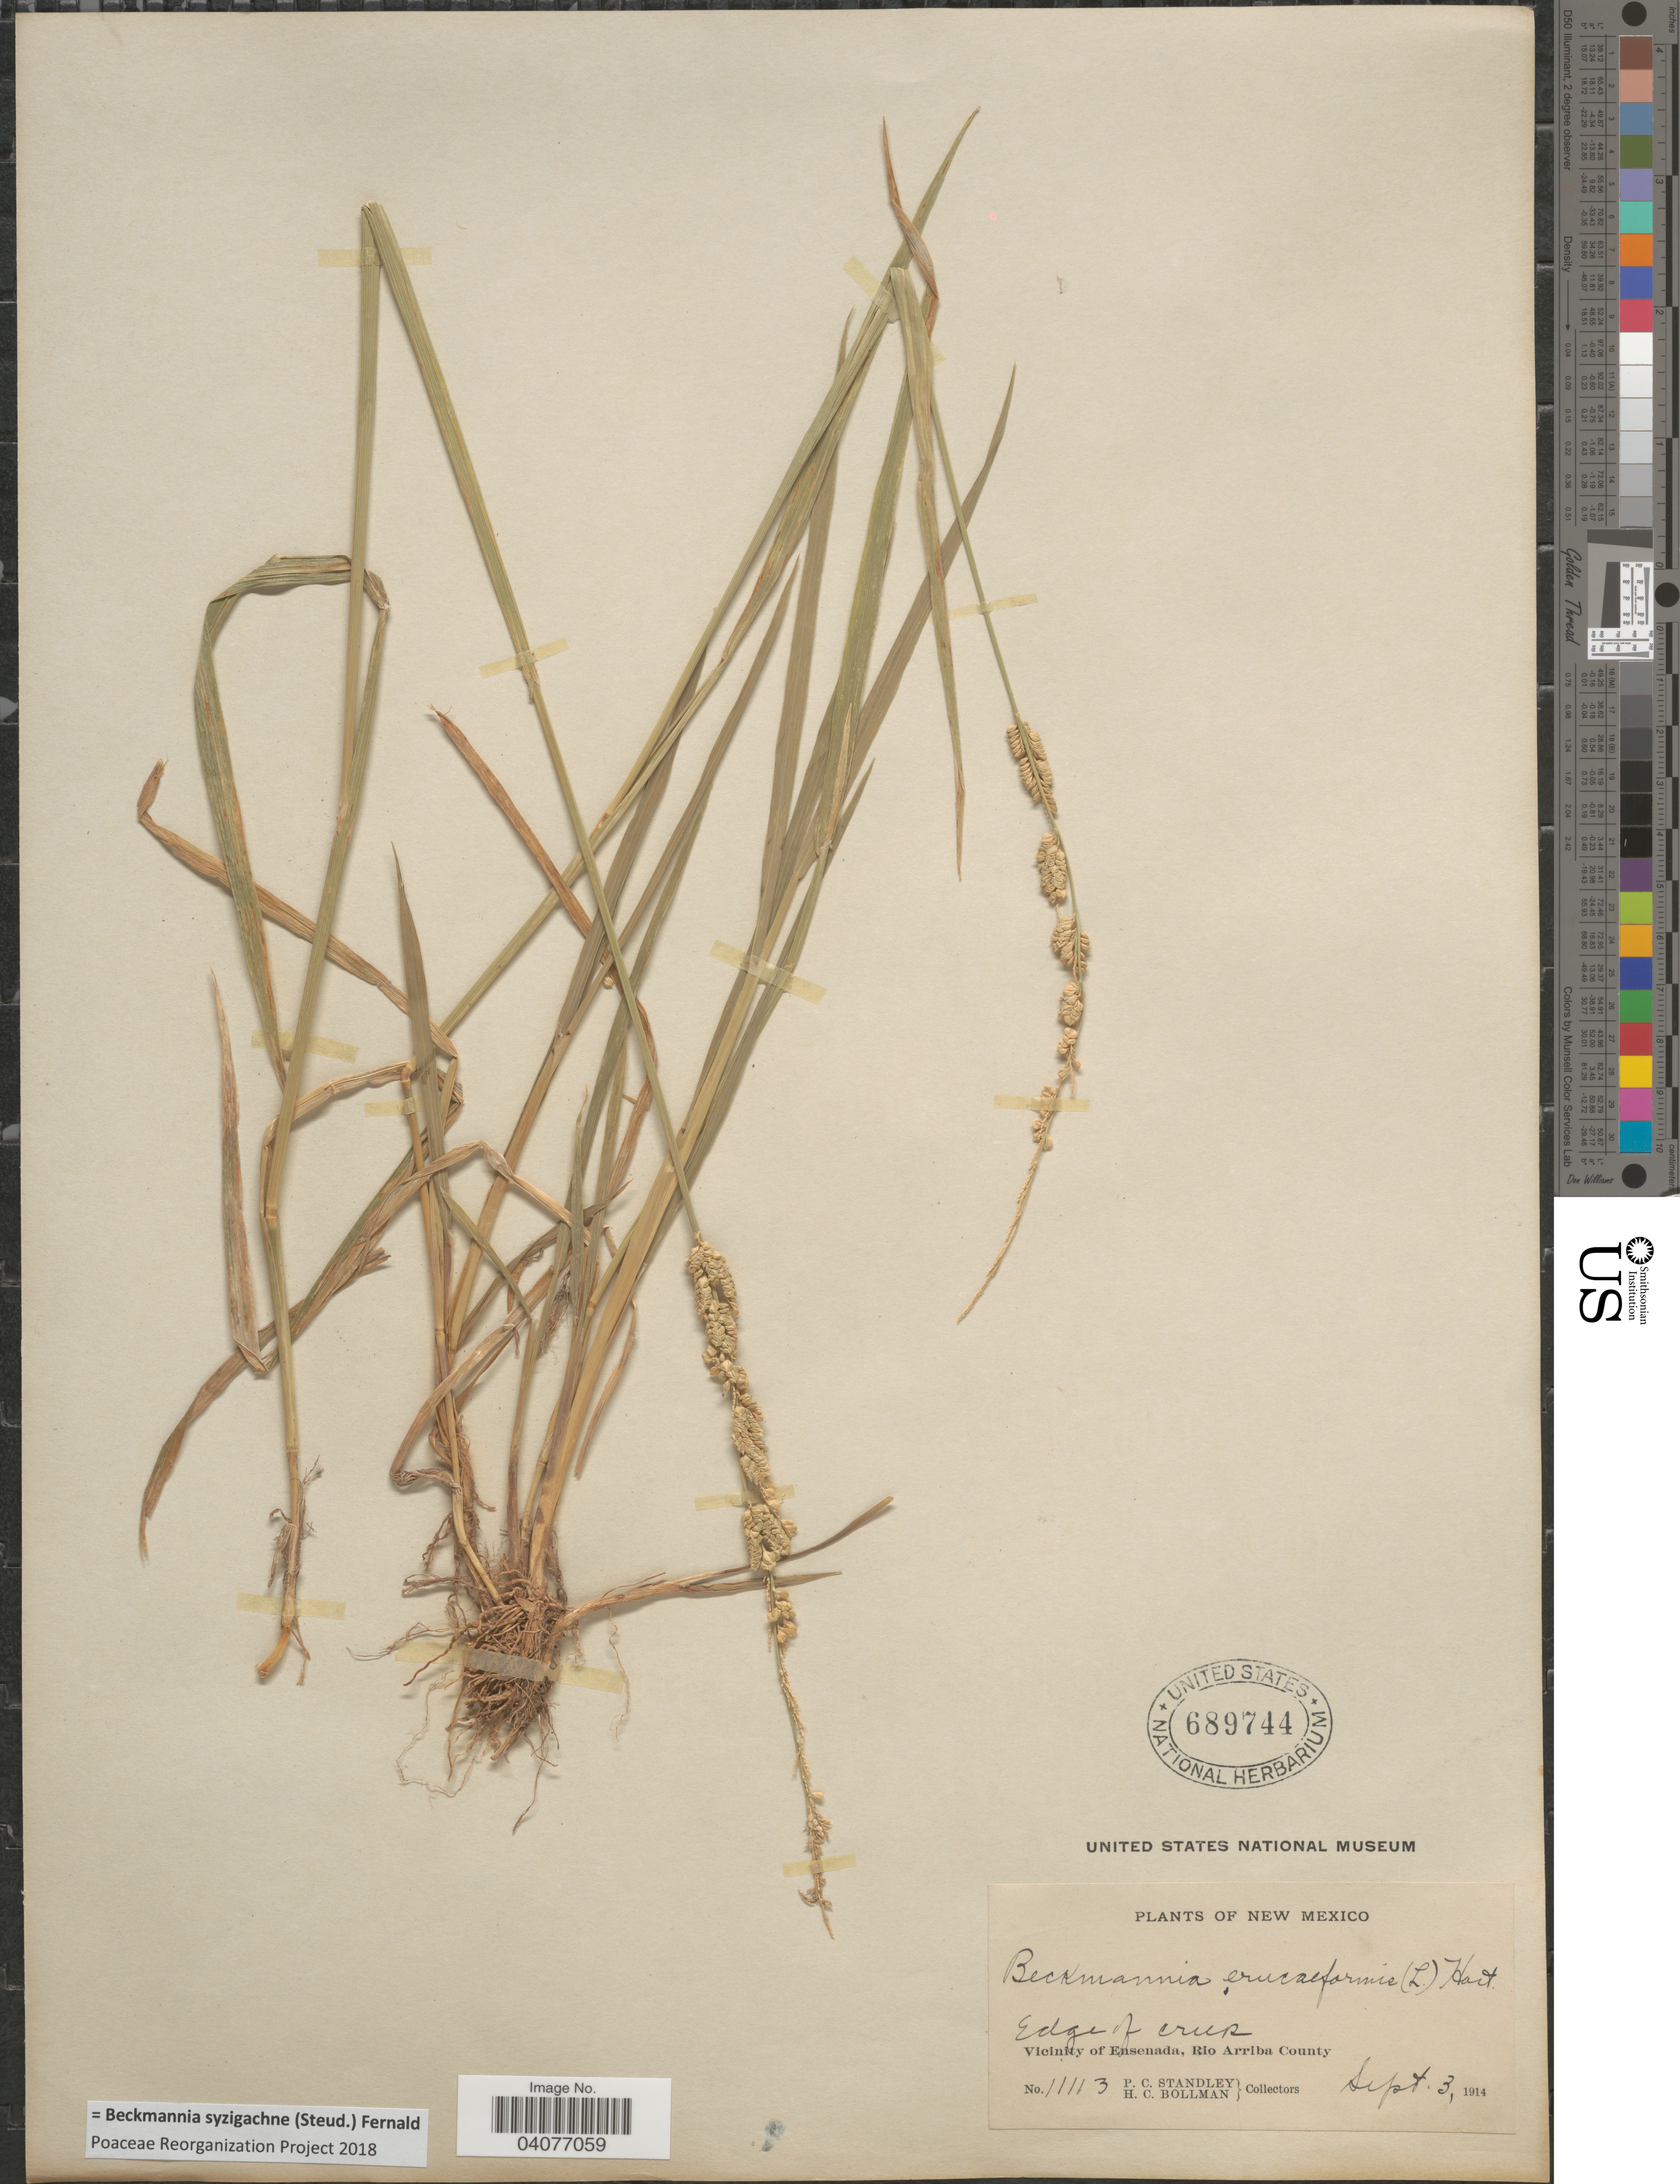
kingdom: Plantae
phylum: Tracheophyta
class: Liliopsida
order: Poales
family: Poaceae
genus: Beckmannia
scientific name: Beckmannia syzigachne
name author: (Steud.) Fernald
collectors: P. C. Standley & H. C. Bollman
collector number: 11113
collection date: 1914-09-03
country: United States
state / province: New Mexico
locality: Edge of creek. Vicinity of Ensenada, Rio Arriba County.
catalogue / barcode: US 689744